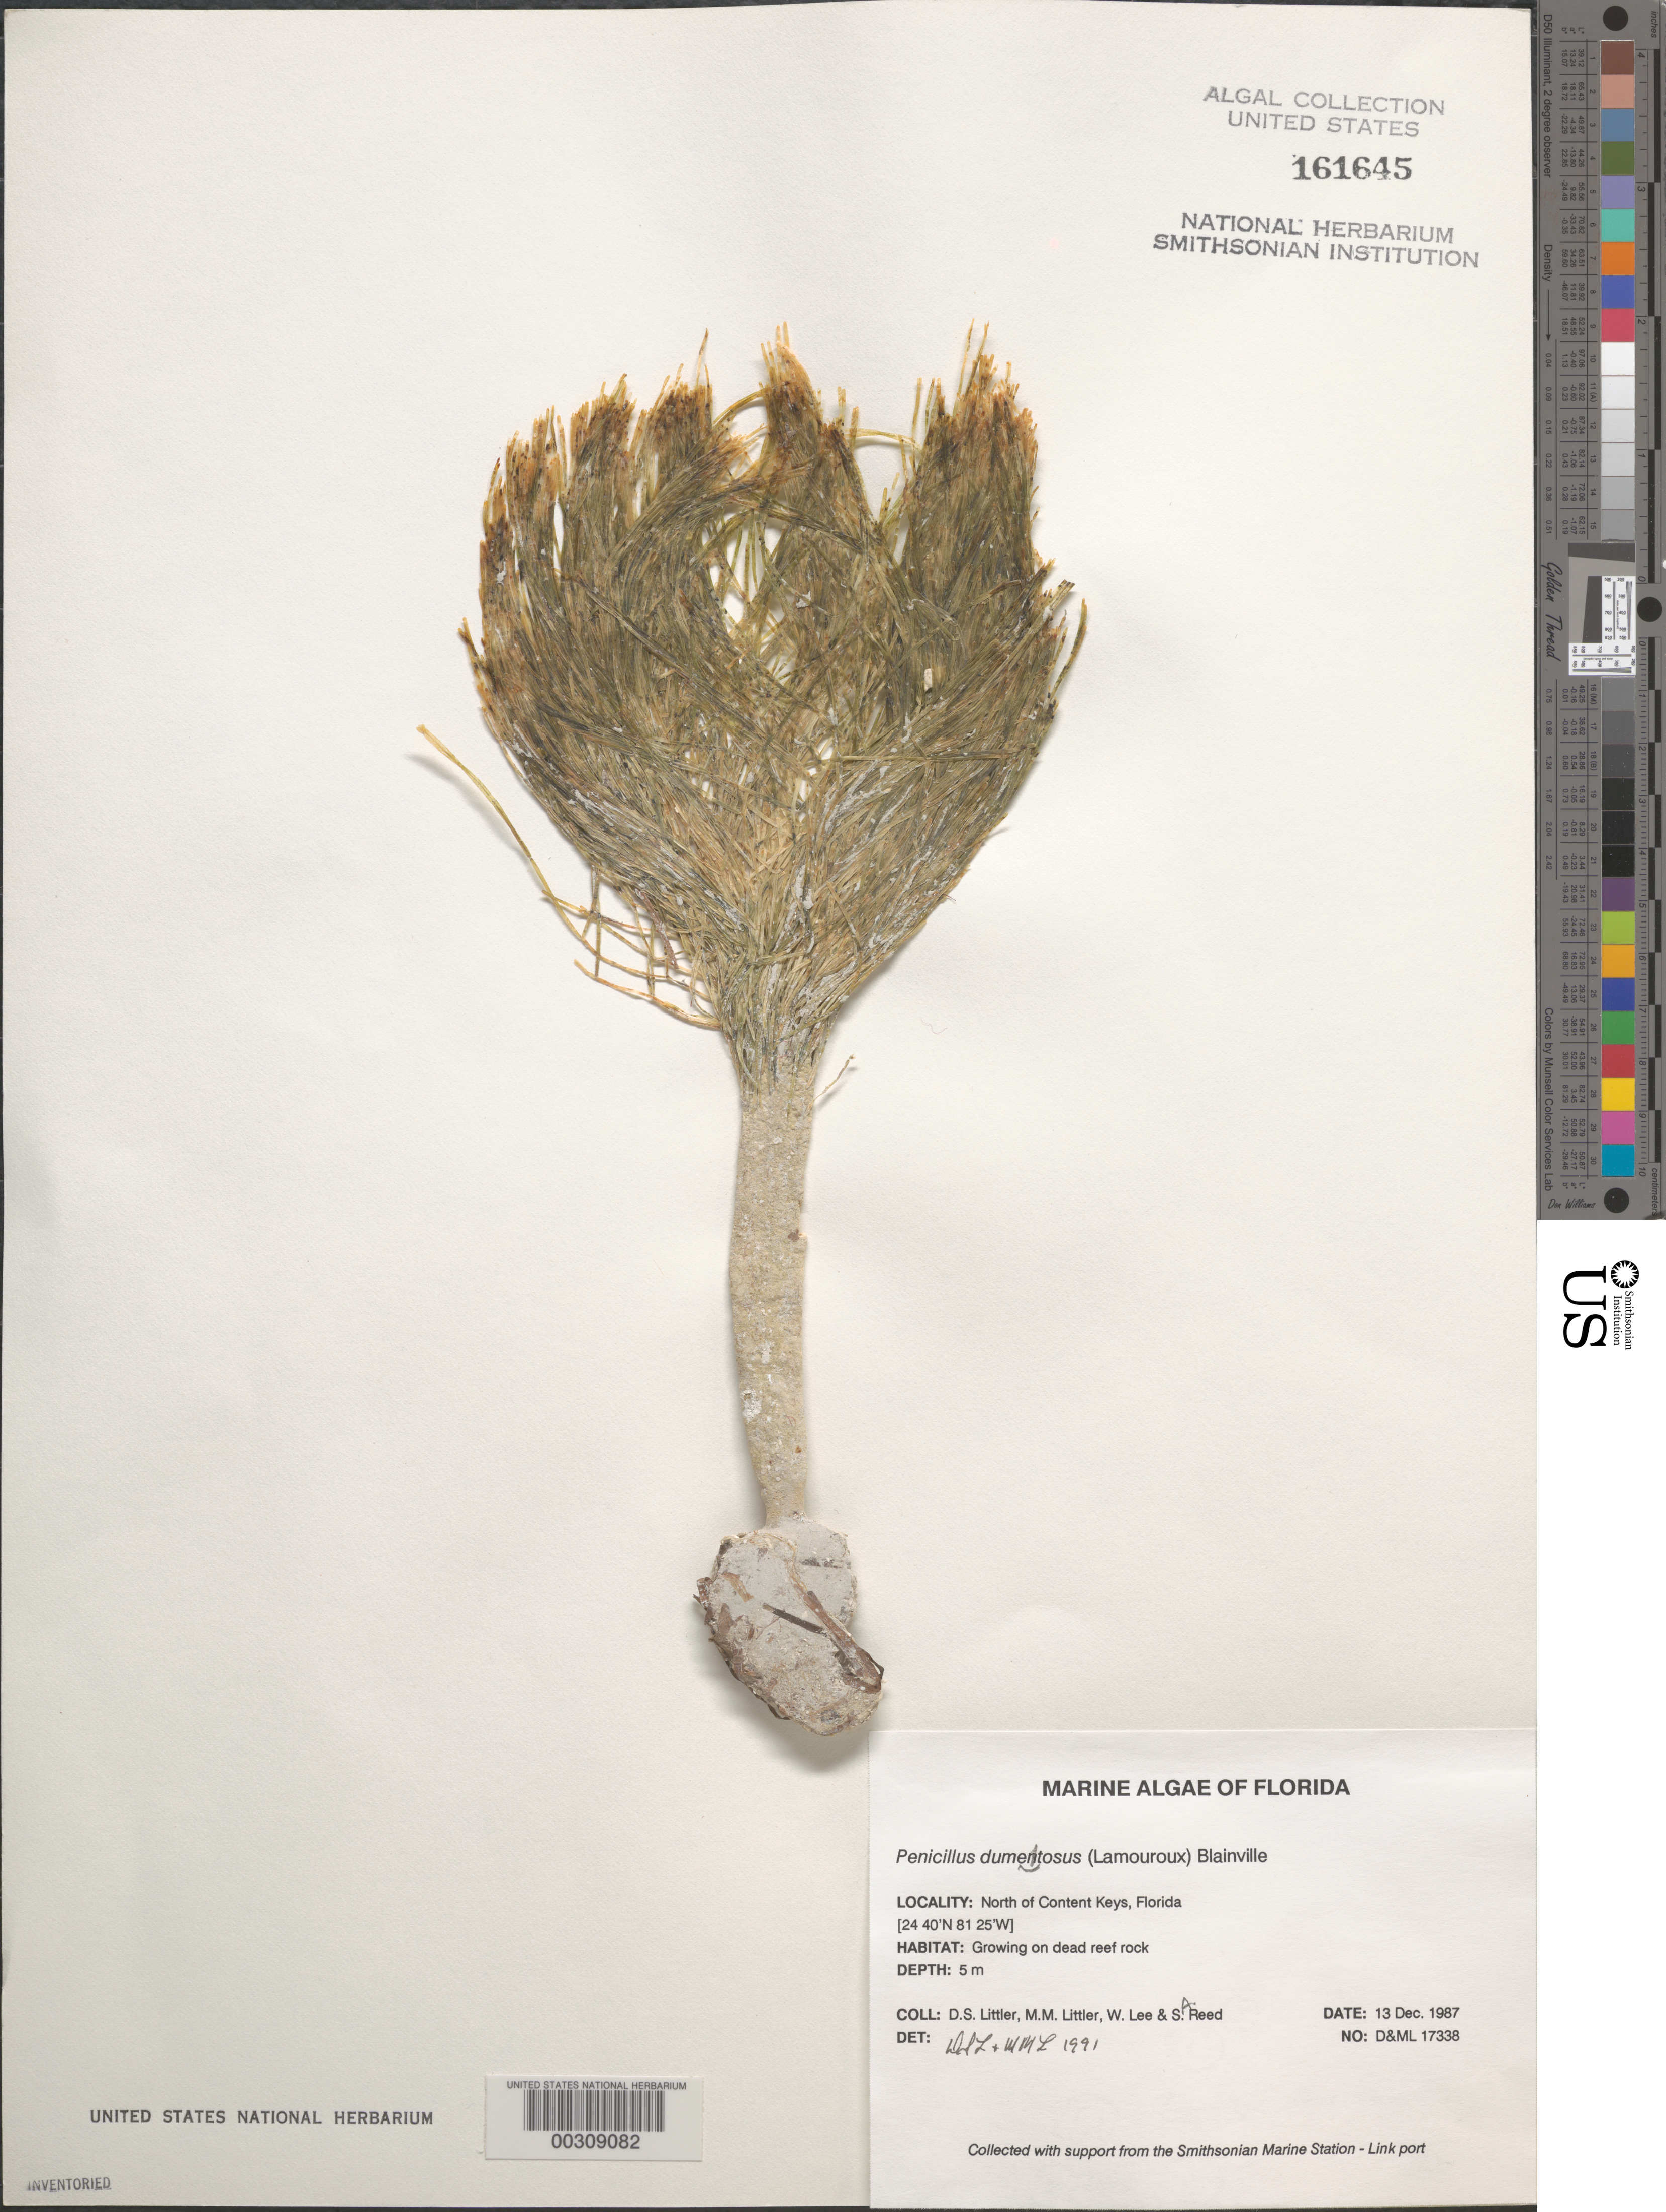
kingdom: Plantae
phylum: Chlorophyta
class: Ulvophyceae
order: Bryopsidales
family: Udoteaceae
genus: Penicillus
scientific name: Penicillus dumetosus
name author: (J.V.Lamouroux) Blainville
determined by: Littler, D. S.; Littler, M. M.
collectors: D. S. Littler, M. M. Littler, W. Lee & S. Reed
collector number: D&ML 17338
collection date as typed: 13 Dec 1987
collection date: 1987-12-13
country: United States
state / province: Florida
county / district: Monroe County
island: Florida Keys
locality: North of Content Keys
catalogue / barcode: US 161645